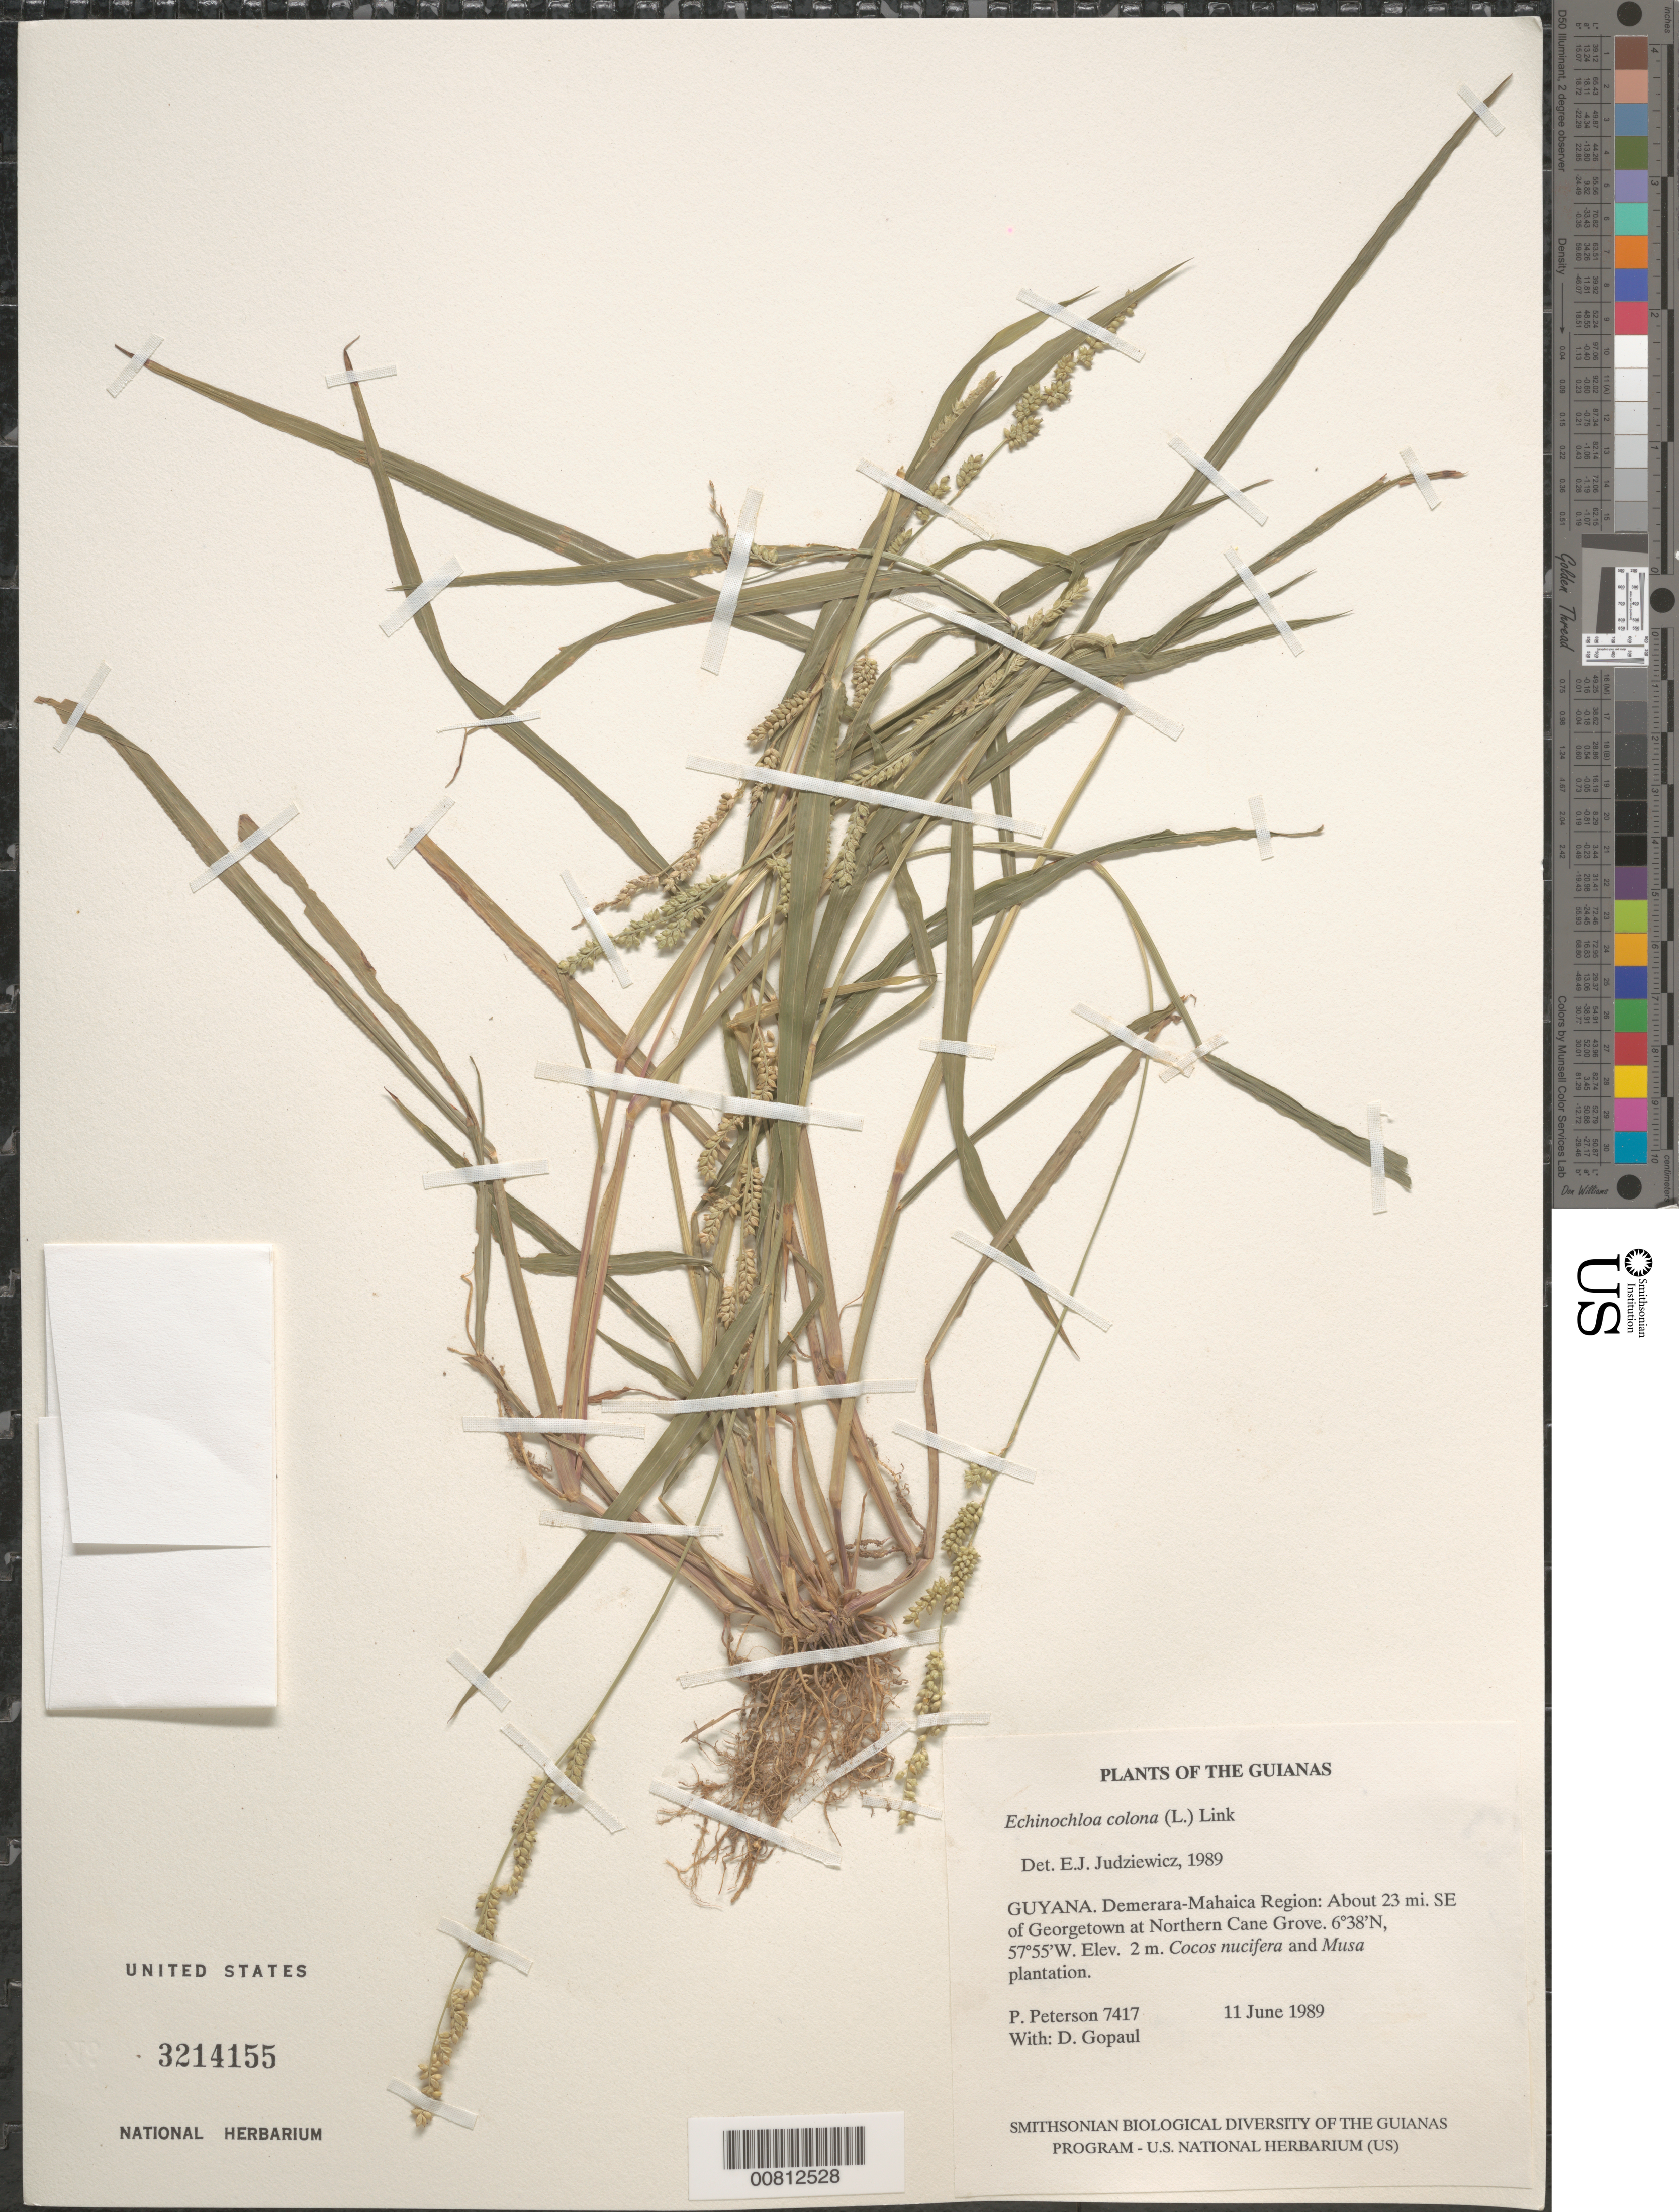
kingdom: Plantae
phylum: Tracheophyta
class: Liliopsida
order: Poales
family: Poaceae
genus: Echinochloa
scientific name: Echinochloa colona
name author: (L.) Link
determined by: Judziewicz, E. J.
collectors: P. M. Peterson & D. Gopaul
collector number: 7417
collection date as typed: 11 June 1989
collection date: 1989-06-11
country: Guyana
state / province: Demerara-Mahaica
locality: About 23 mi. SE of Georgetown at Northern Cane Grove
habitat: Cocos nucifera and Musa plantation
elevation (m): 2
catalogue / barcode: US 3214155